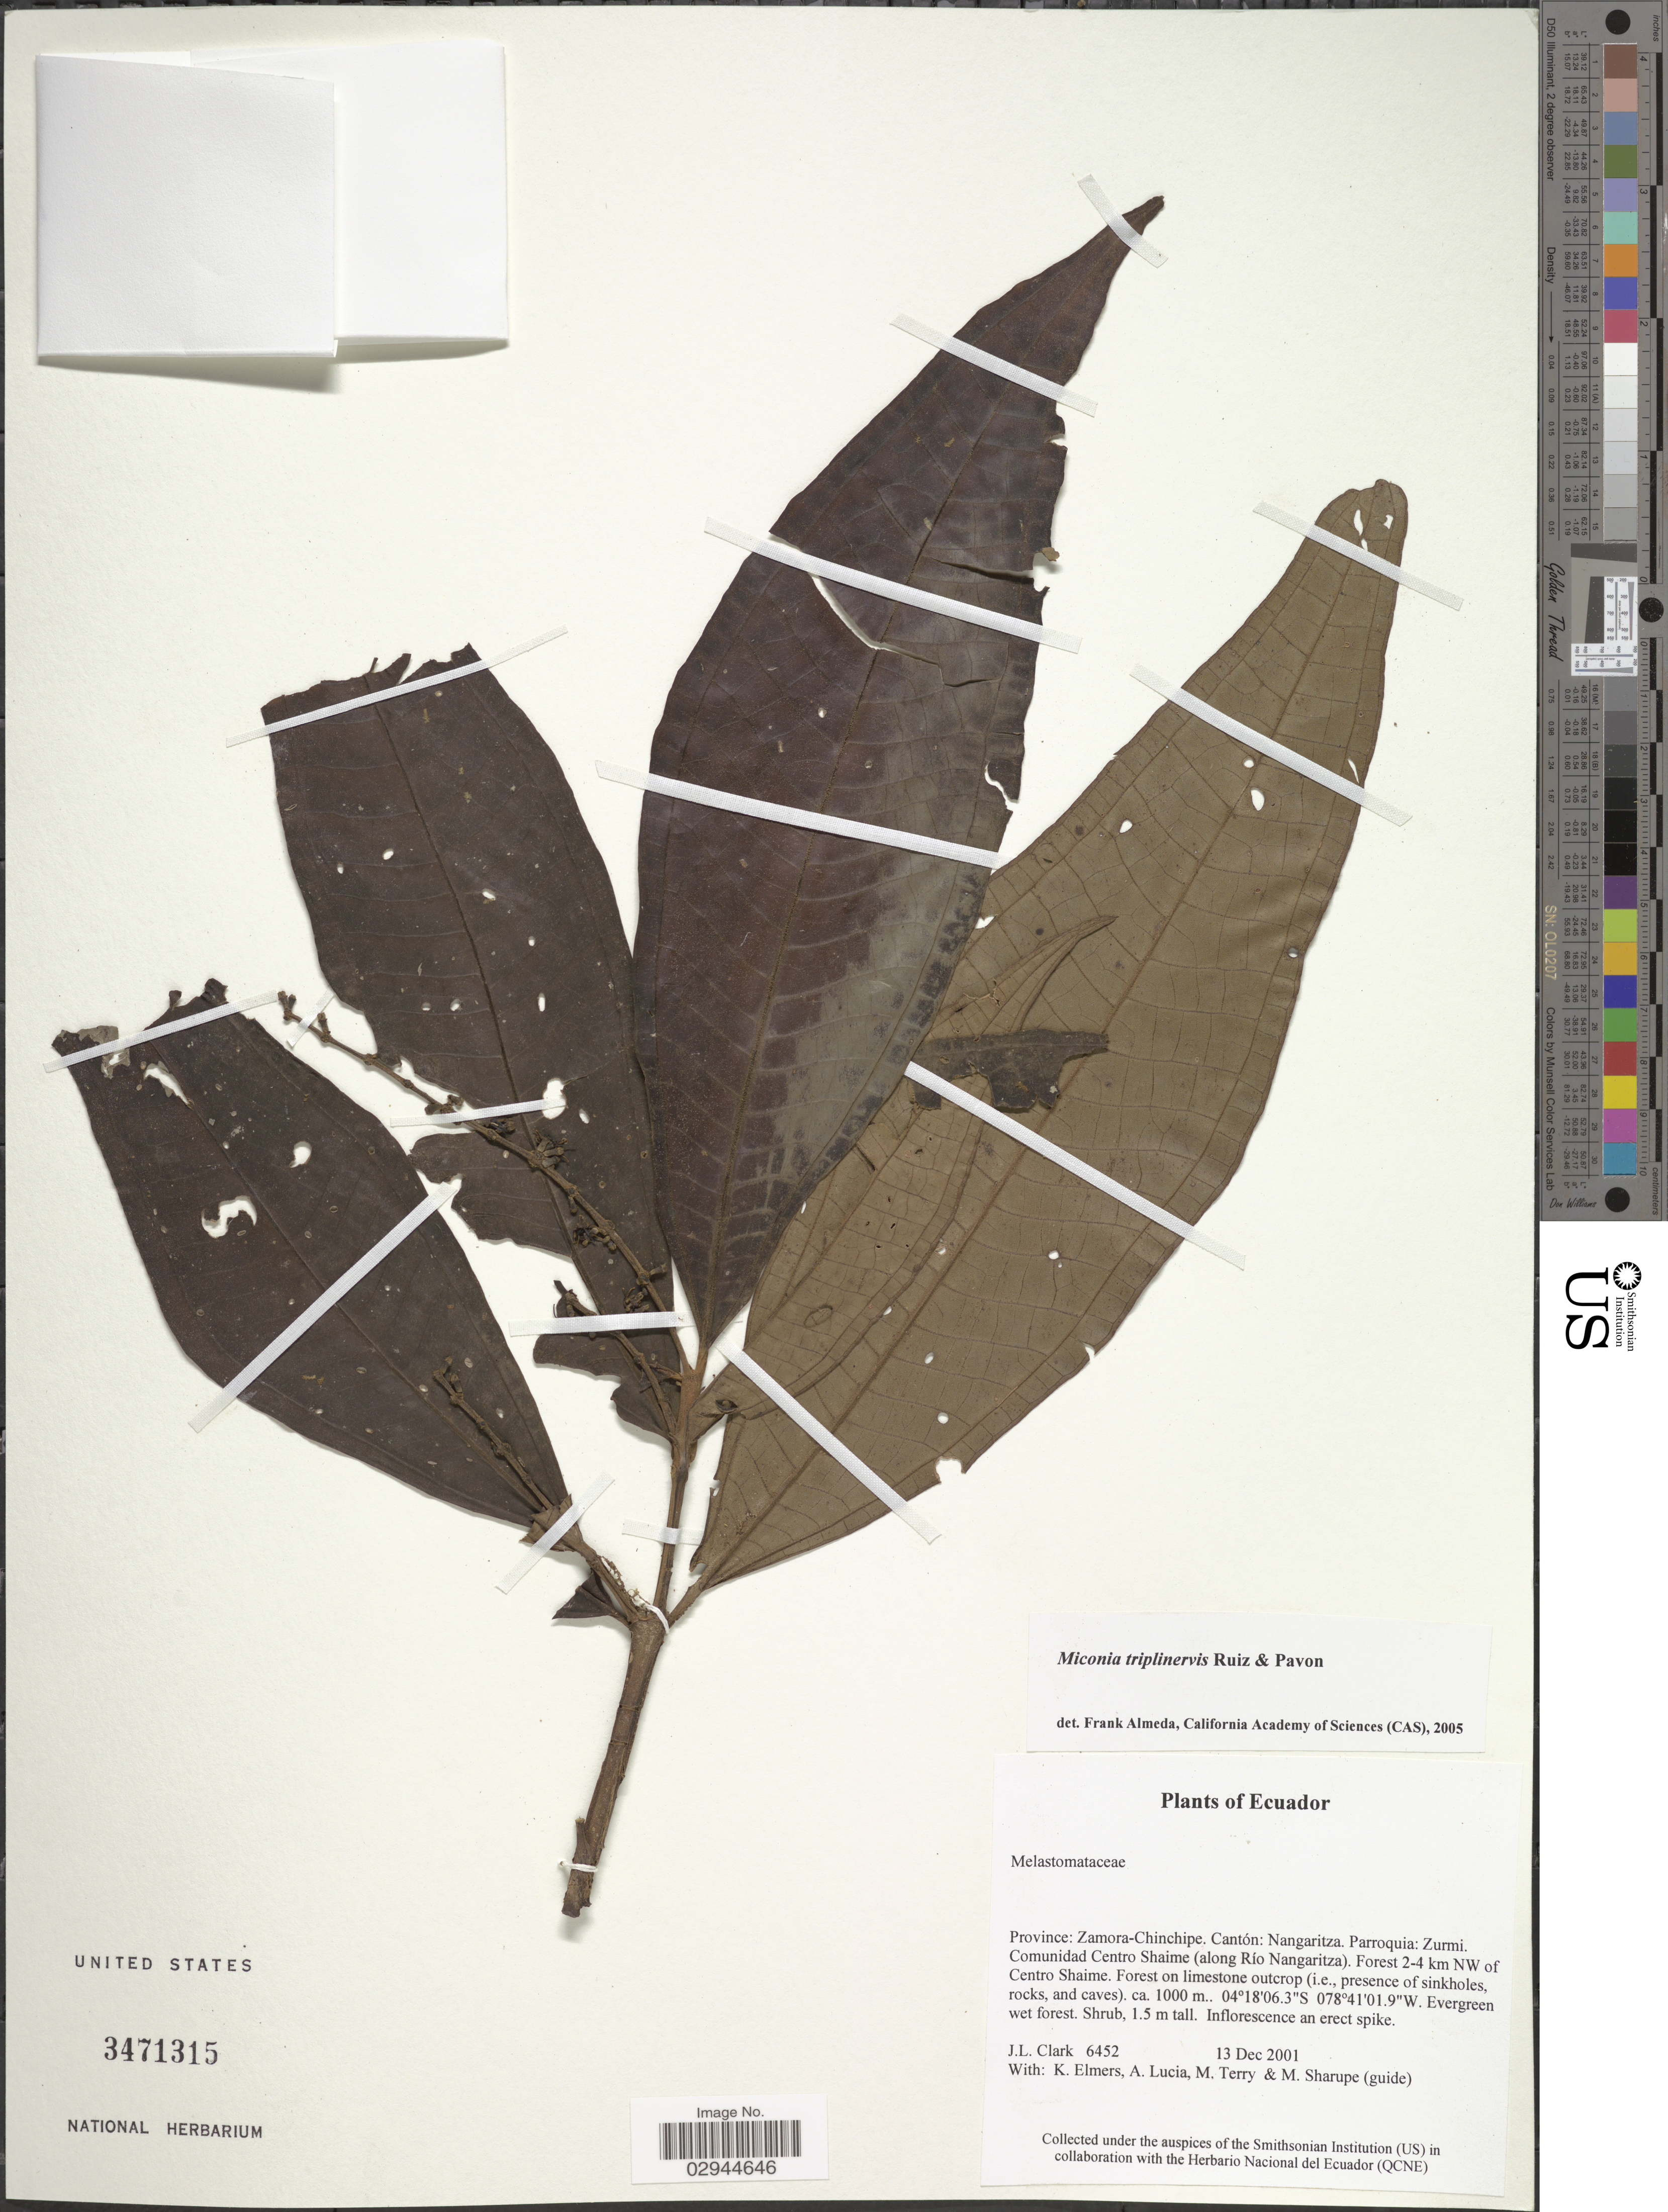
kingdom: Plantae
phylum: Tracheophyta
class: Magnoliopsida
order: Myrtales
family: Melastomataceae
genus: Miconia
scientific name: Miconia triplinervis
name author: Ruiz & Pav.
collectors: J. L. Clark, K. Elmers, A. Lucia, M. Terry & M. Sharupe (guide)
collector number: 6452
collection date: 2001-12-13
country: Ecuador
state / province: Zamora-Chinchipe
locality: Cantón Nangaritza, Parroquia Zurmi, Comunidad Centro Shaime (along Río Nangaritza), Forest 2-4 km NW of Centro Shaime.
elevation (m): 1000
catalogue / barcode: US 3471315